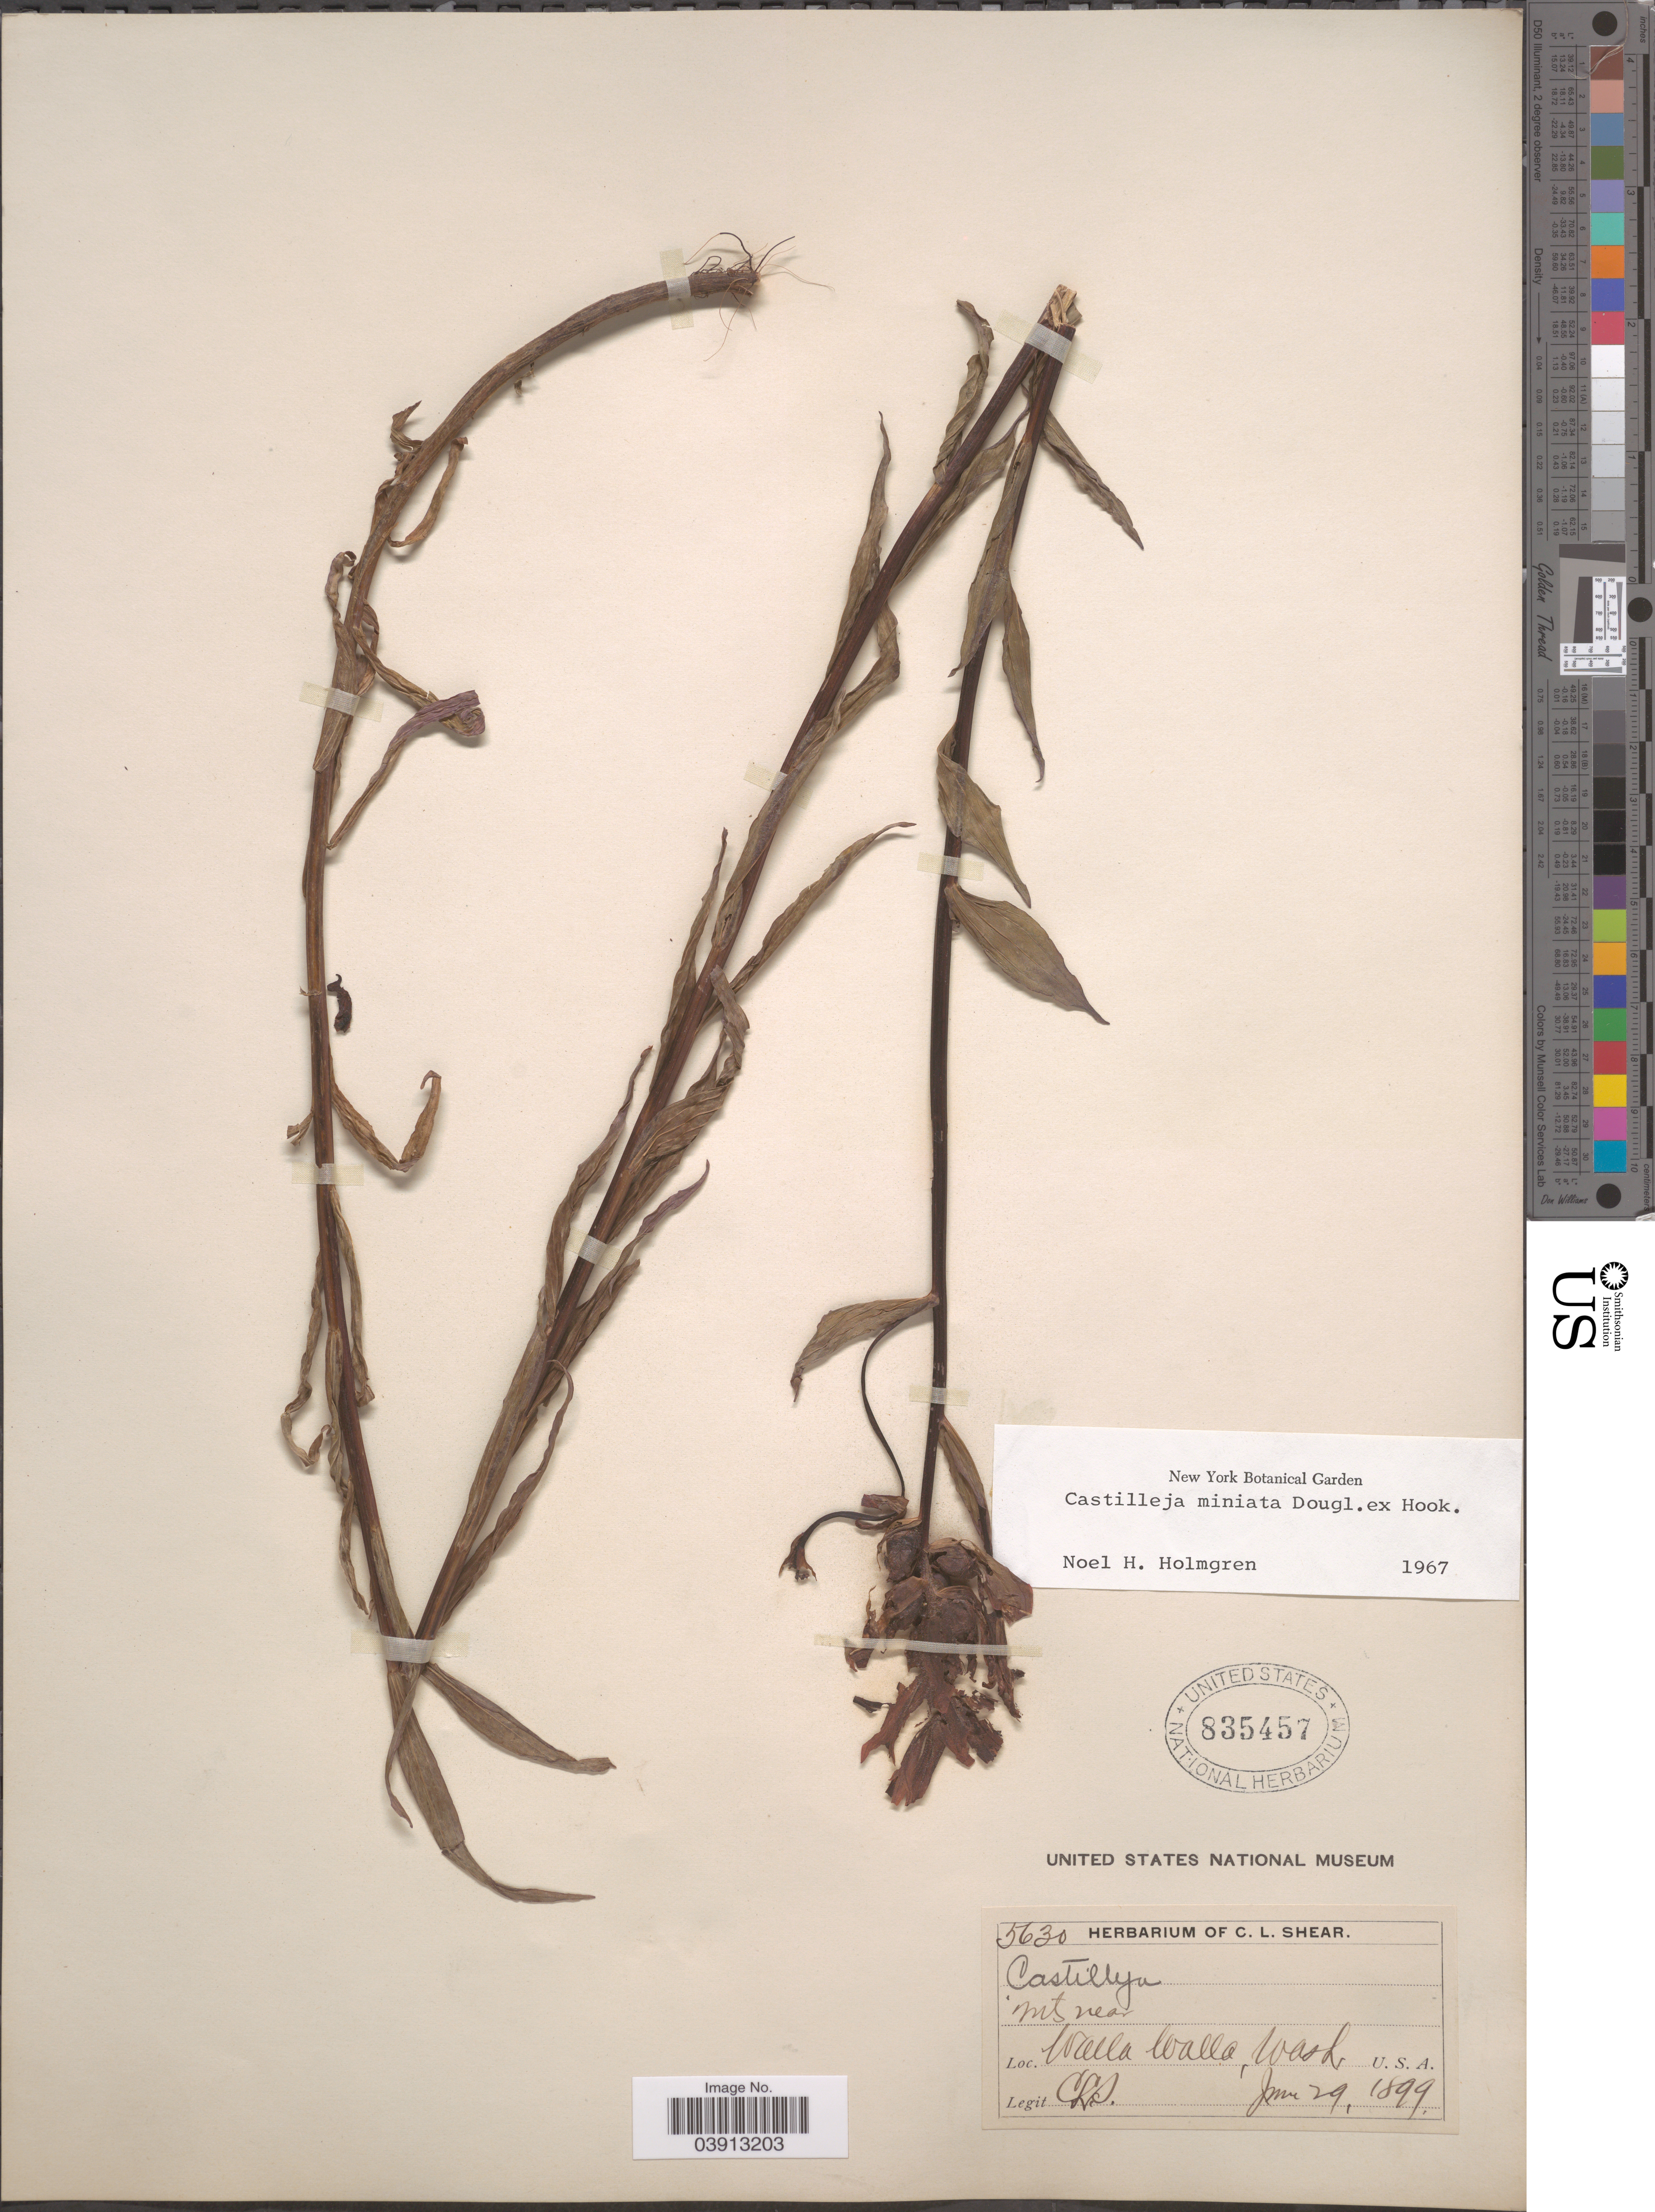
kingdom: Plantae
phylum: Tracheophyta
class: Magnoliopsida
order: Lamiales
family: Orobanchaceae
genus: Castilleja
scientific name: Castilleja miniata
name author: Douglas ex Hook.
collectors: C. L. Shear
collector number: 5630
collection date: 1899-06-29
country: United States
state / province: Washington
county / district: Walla Walla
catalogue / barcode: US 835457